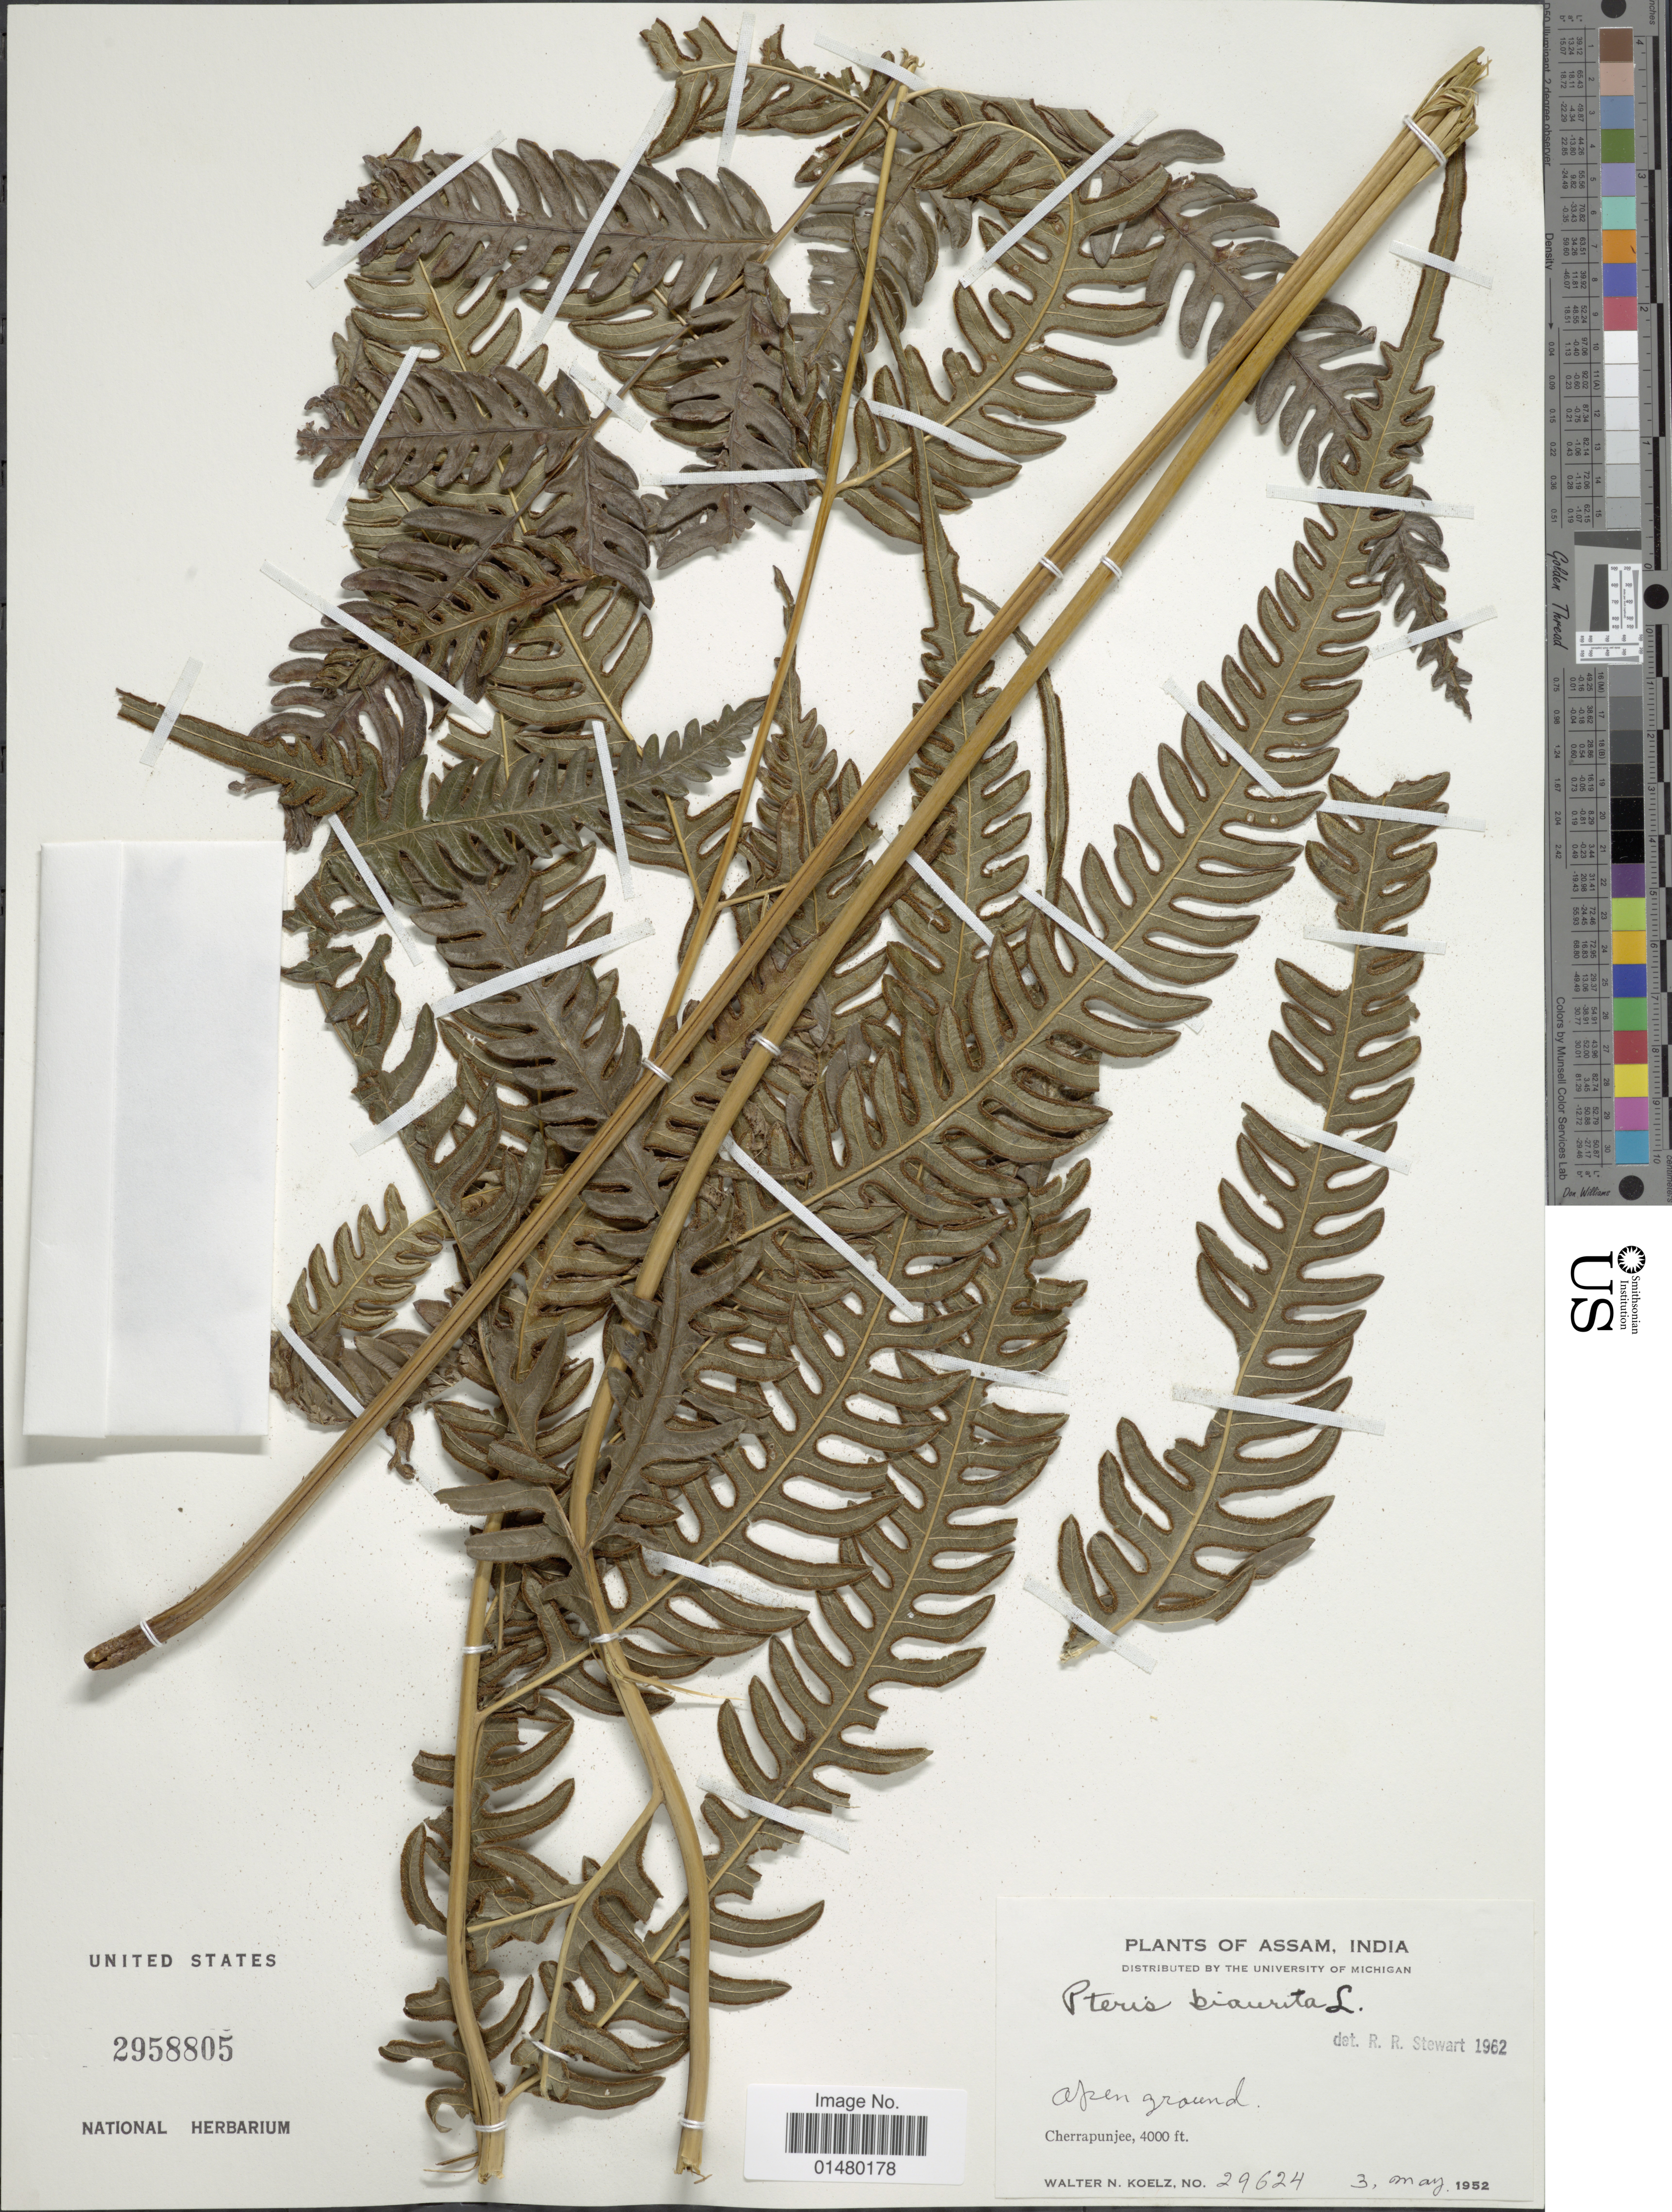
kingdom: Plantae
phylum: Tracheophyta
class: Polypodiopsida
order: Polypodiales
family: Pteridaceae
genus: Pteris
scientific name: Pteris biaurita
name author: L.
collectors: W. N. Koelz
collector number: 29624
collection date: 1952-05-03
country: India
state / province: Assam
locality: Cherrapunjee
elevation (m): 1219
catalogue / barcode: US 2958805